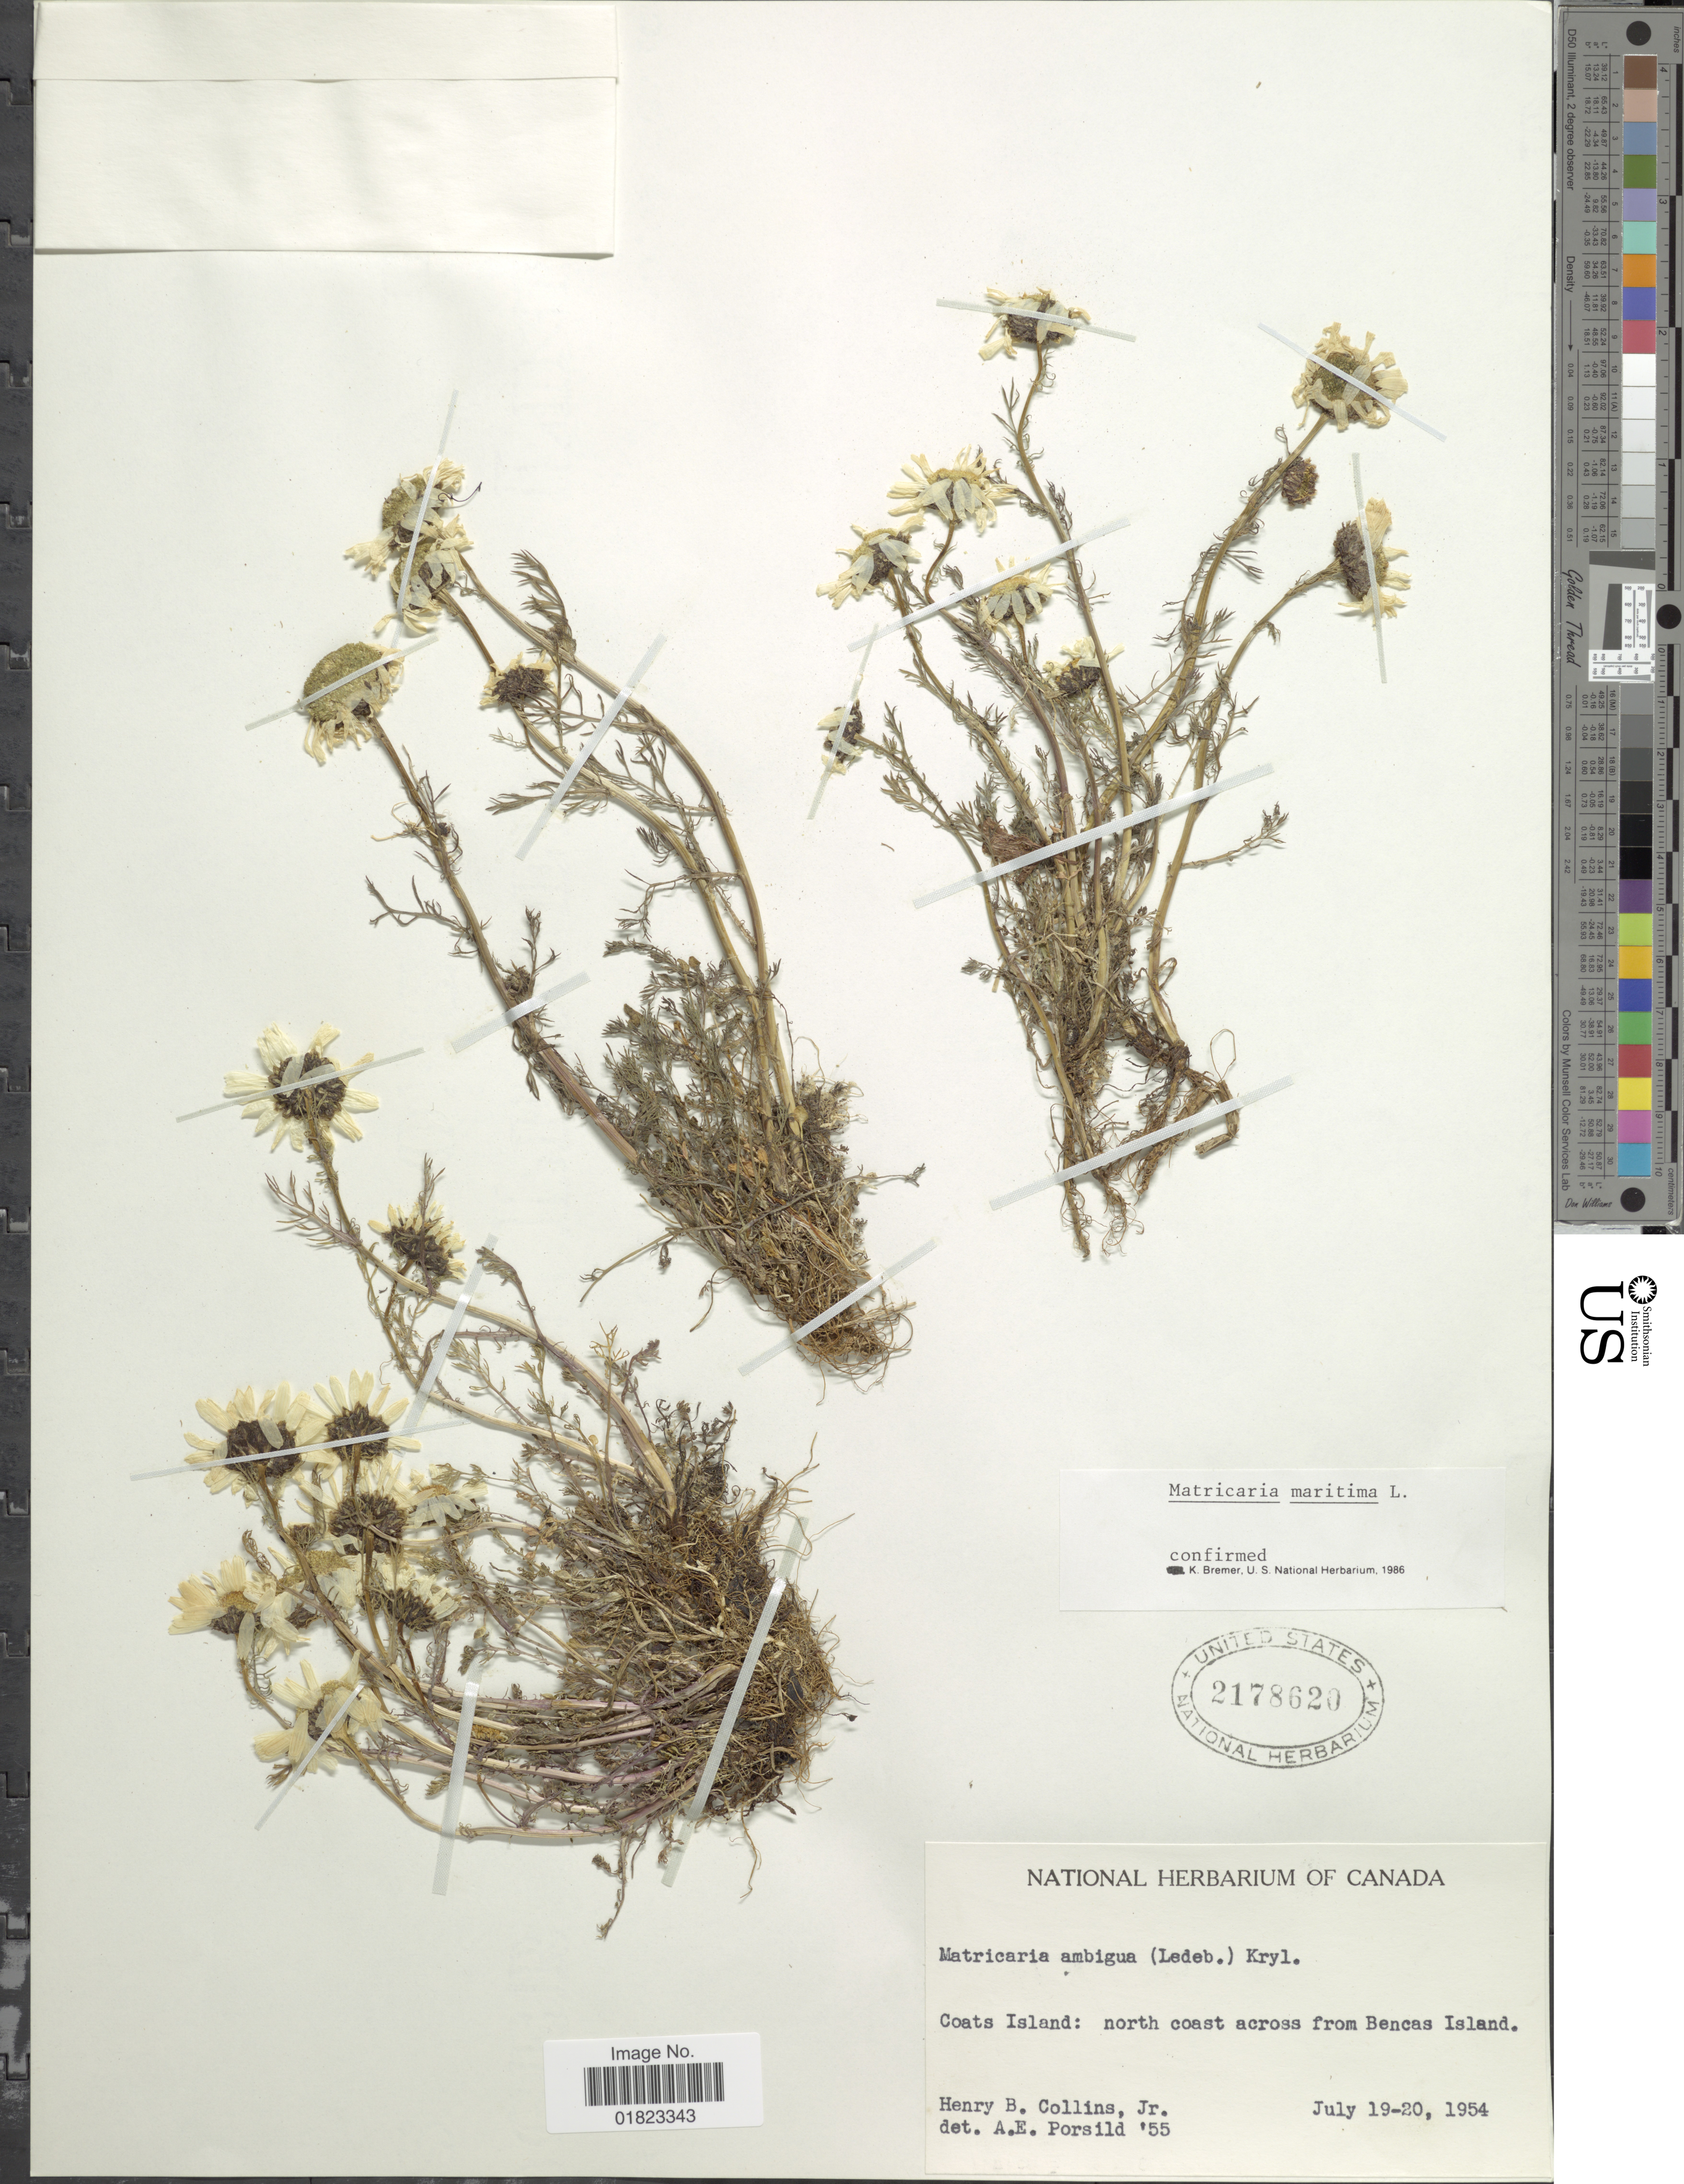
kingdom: Plantae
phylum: Tracheophyta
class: Magnoliopsida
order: Asterales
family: Asteraceae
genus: Tripleurospermum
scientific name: Tripleurospermum maritimum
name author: (L.) W.D.J. Koch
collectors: H. Collins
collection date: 1954-07-19/1954-07-20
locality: Coats Island: north coast across from Bencas Island.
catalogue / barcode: US 2178620